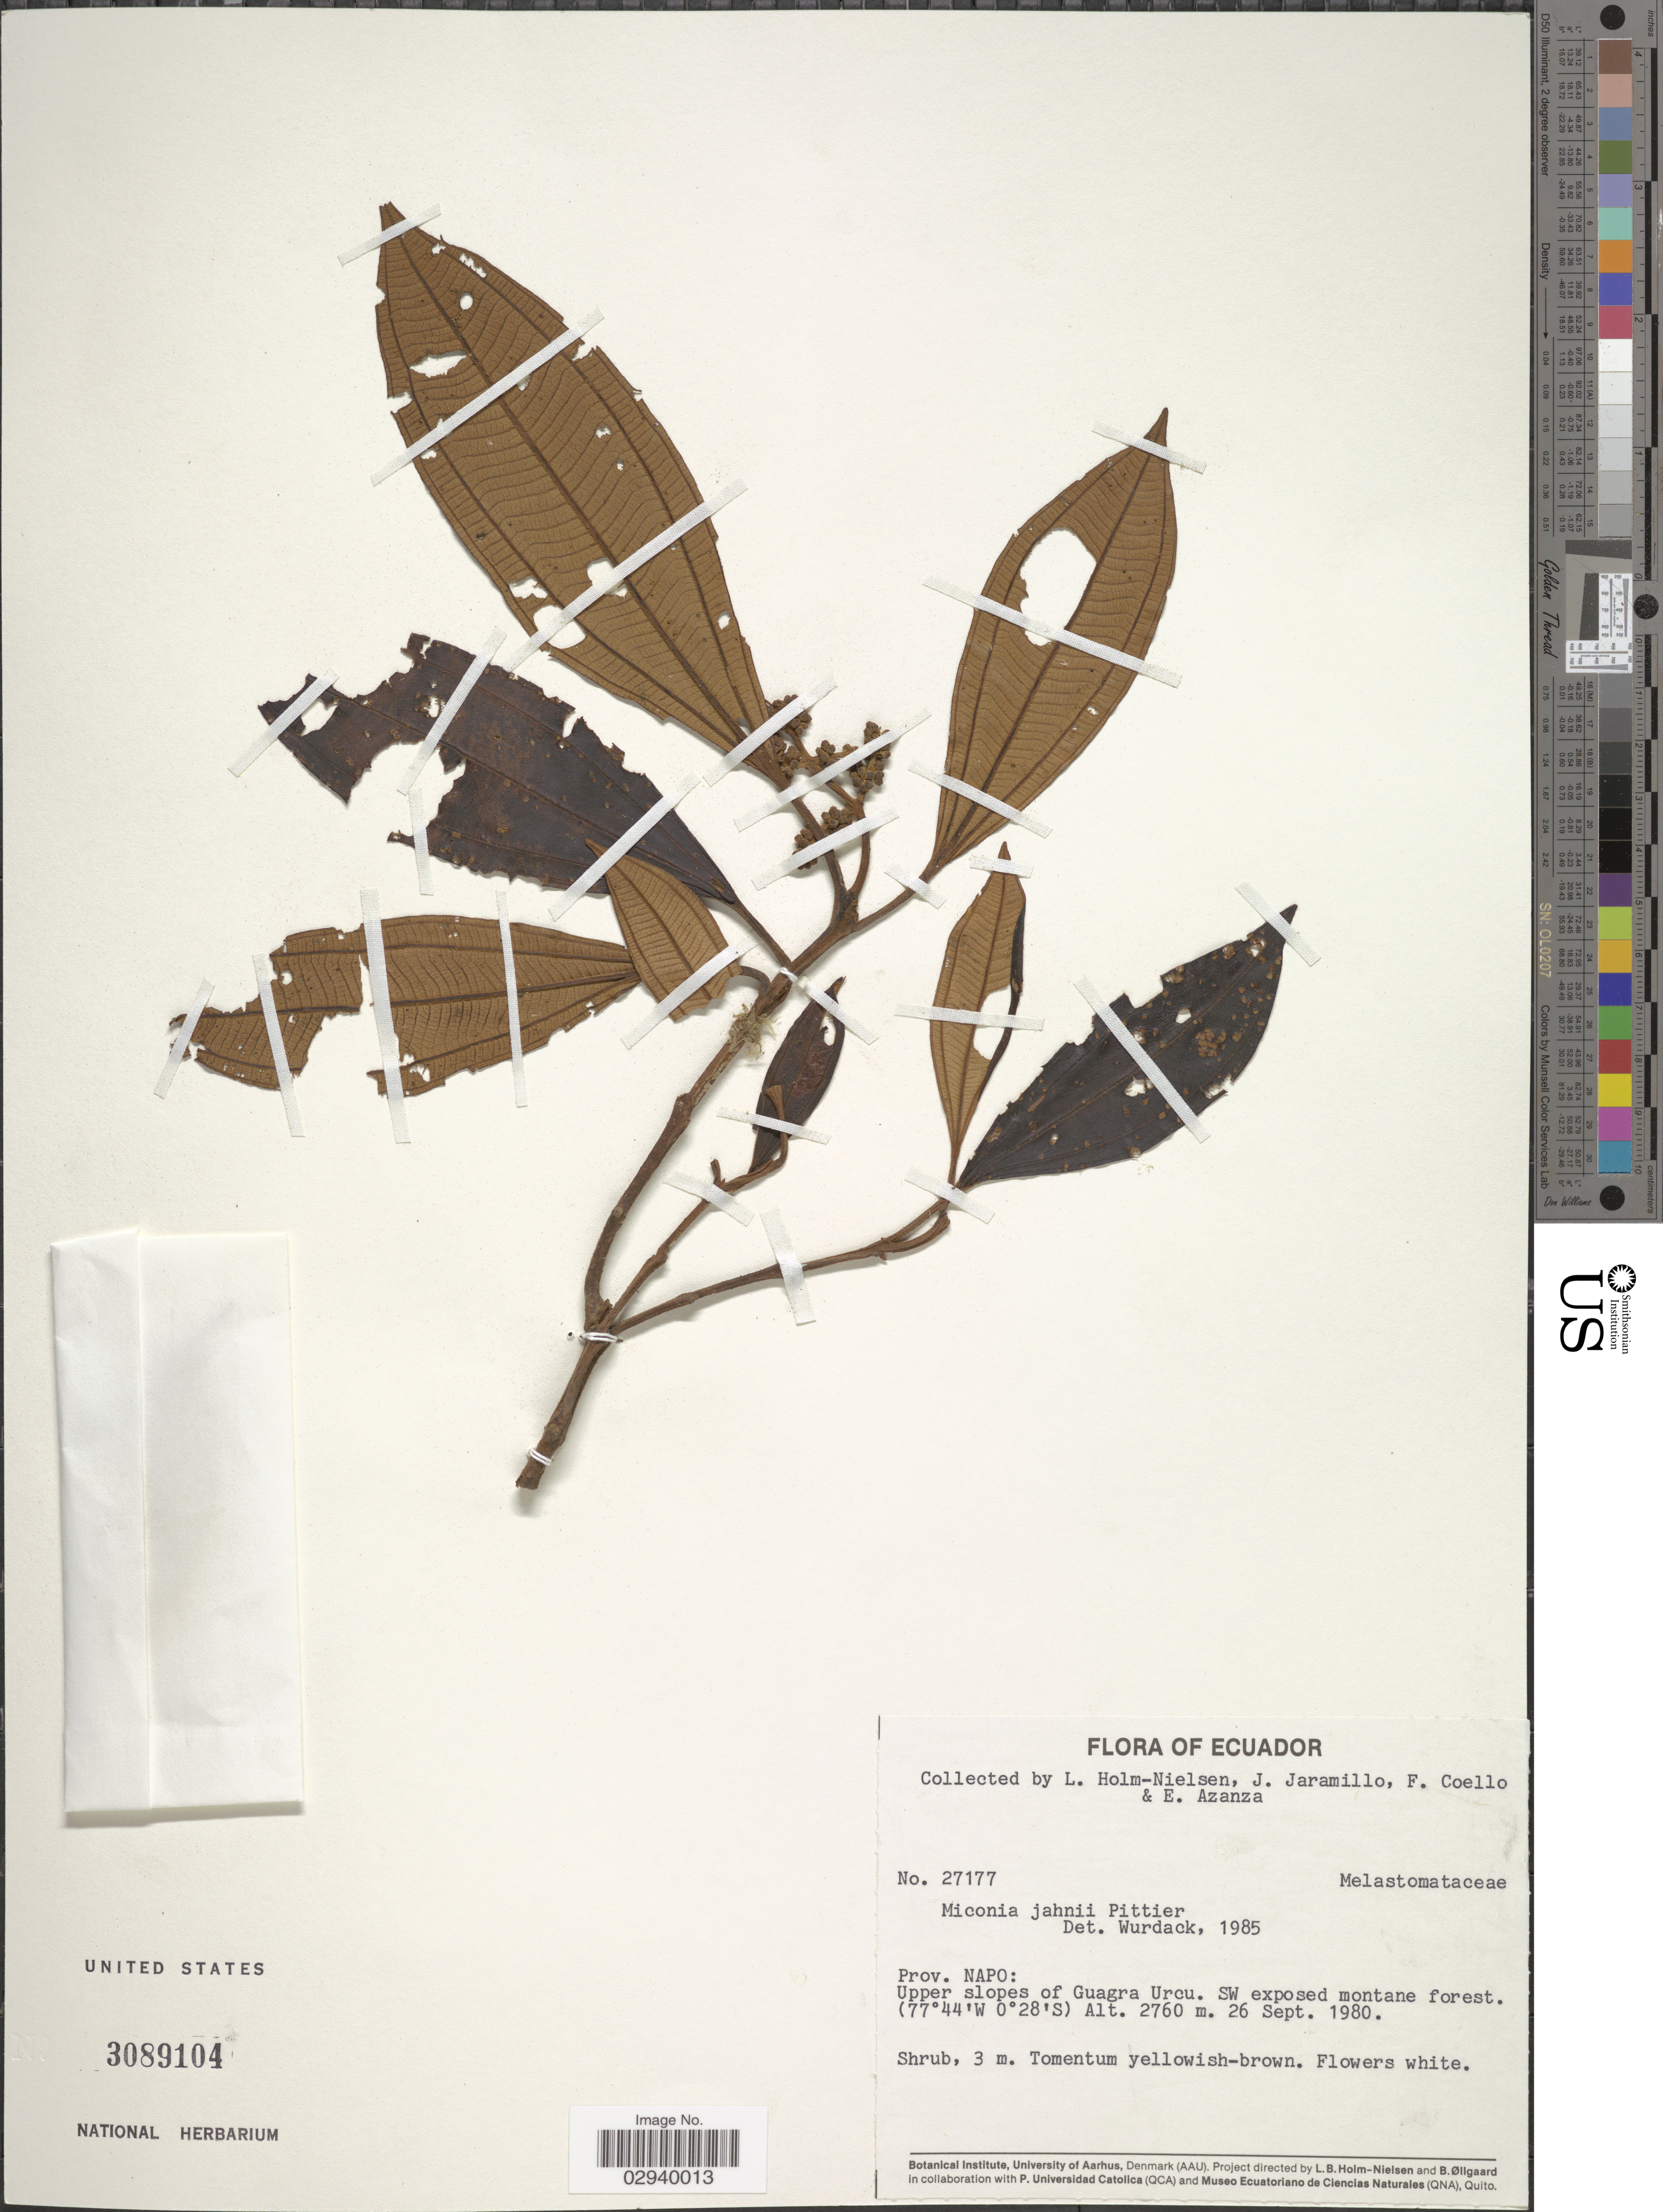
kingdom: Plantae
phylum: Tracheophyta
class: Magnoliopsida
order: Myrtales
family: Melastomataceae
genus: Miconia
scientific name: Miconia jahnii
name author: Pittier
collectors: L. Holm-Nielsen, J. Jaramillo, F. Coello & E. Azanza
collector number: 27177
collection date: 1980-09-26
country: Ecuador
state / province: Napo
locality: Upper slopes of Guagra Urcu. SW exposed montane forest.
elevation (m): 2760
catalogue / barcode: US 3089104